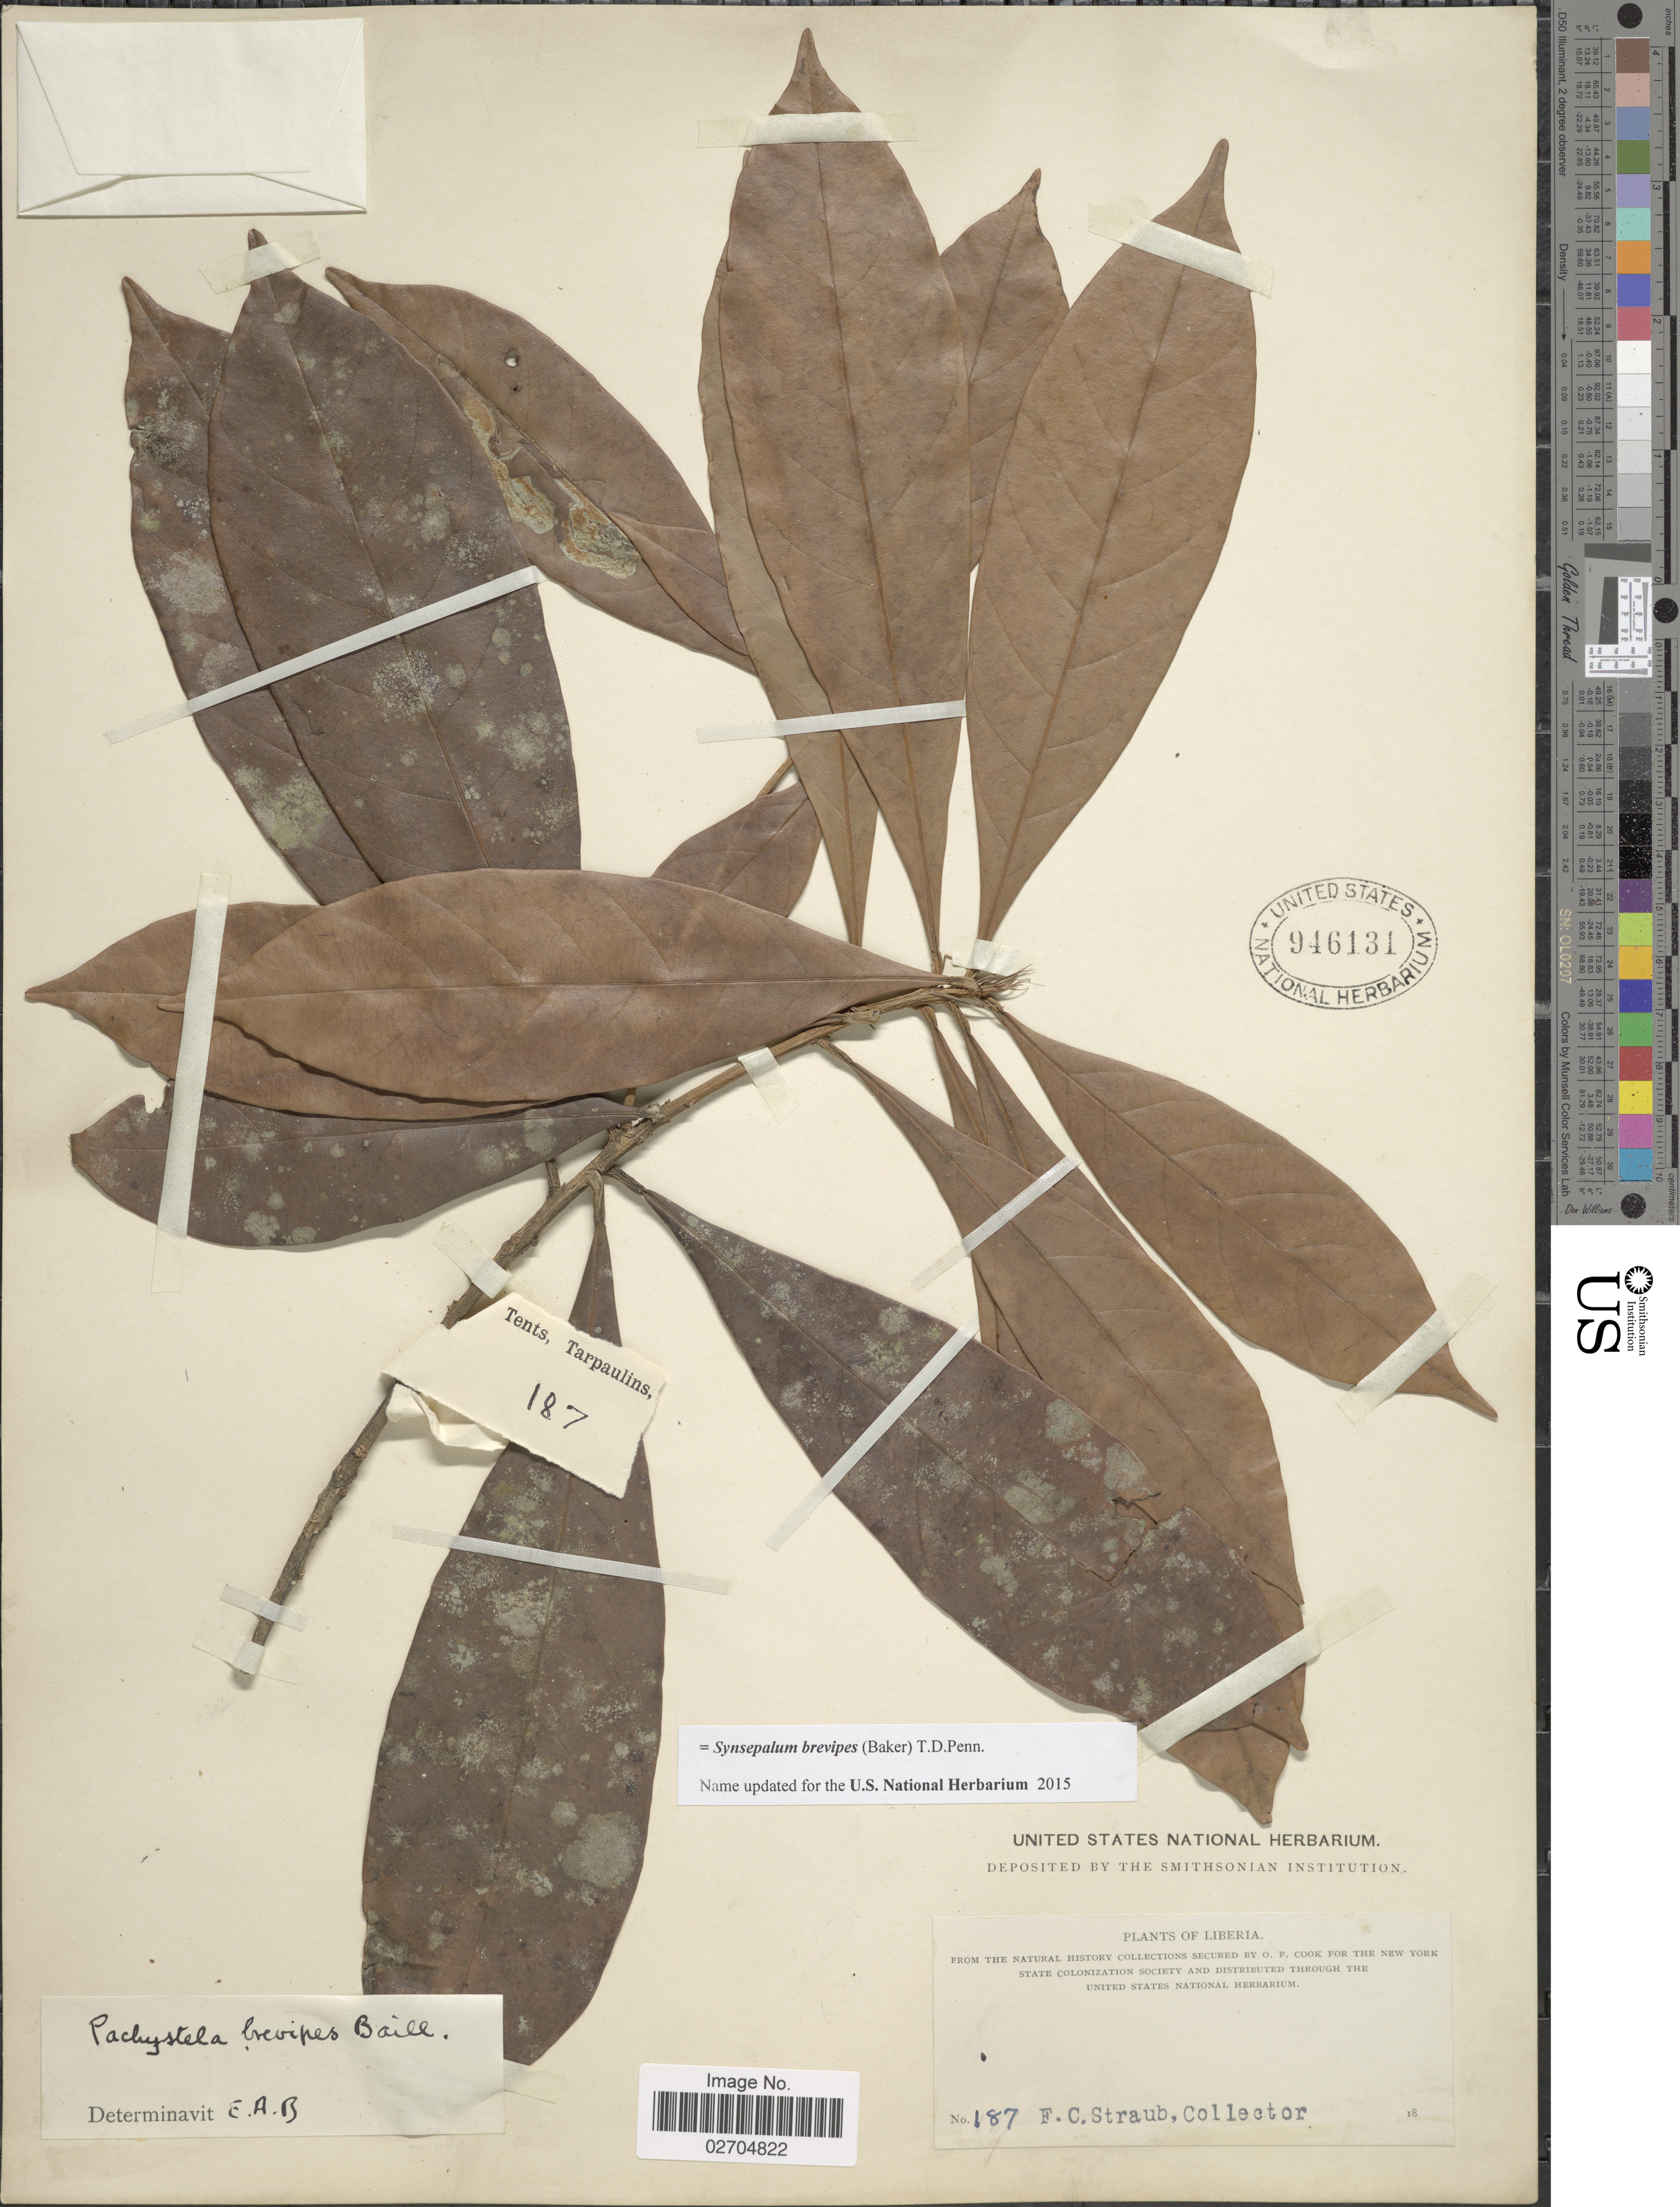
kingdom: Plantae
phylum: Tracheophyta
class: Magnoliopsida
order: Ericales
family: Sapotaceae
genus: Synsepalum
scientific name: Synsepalum brevipes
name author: (Baker) T.D. Penn.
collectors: F. Straub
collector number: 187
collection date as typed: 18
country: Liberia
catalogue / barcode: US 946131